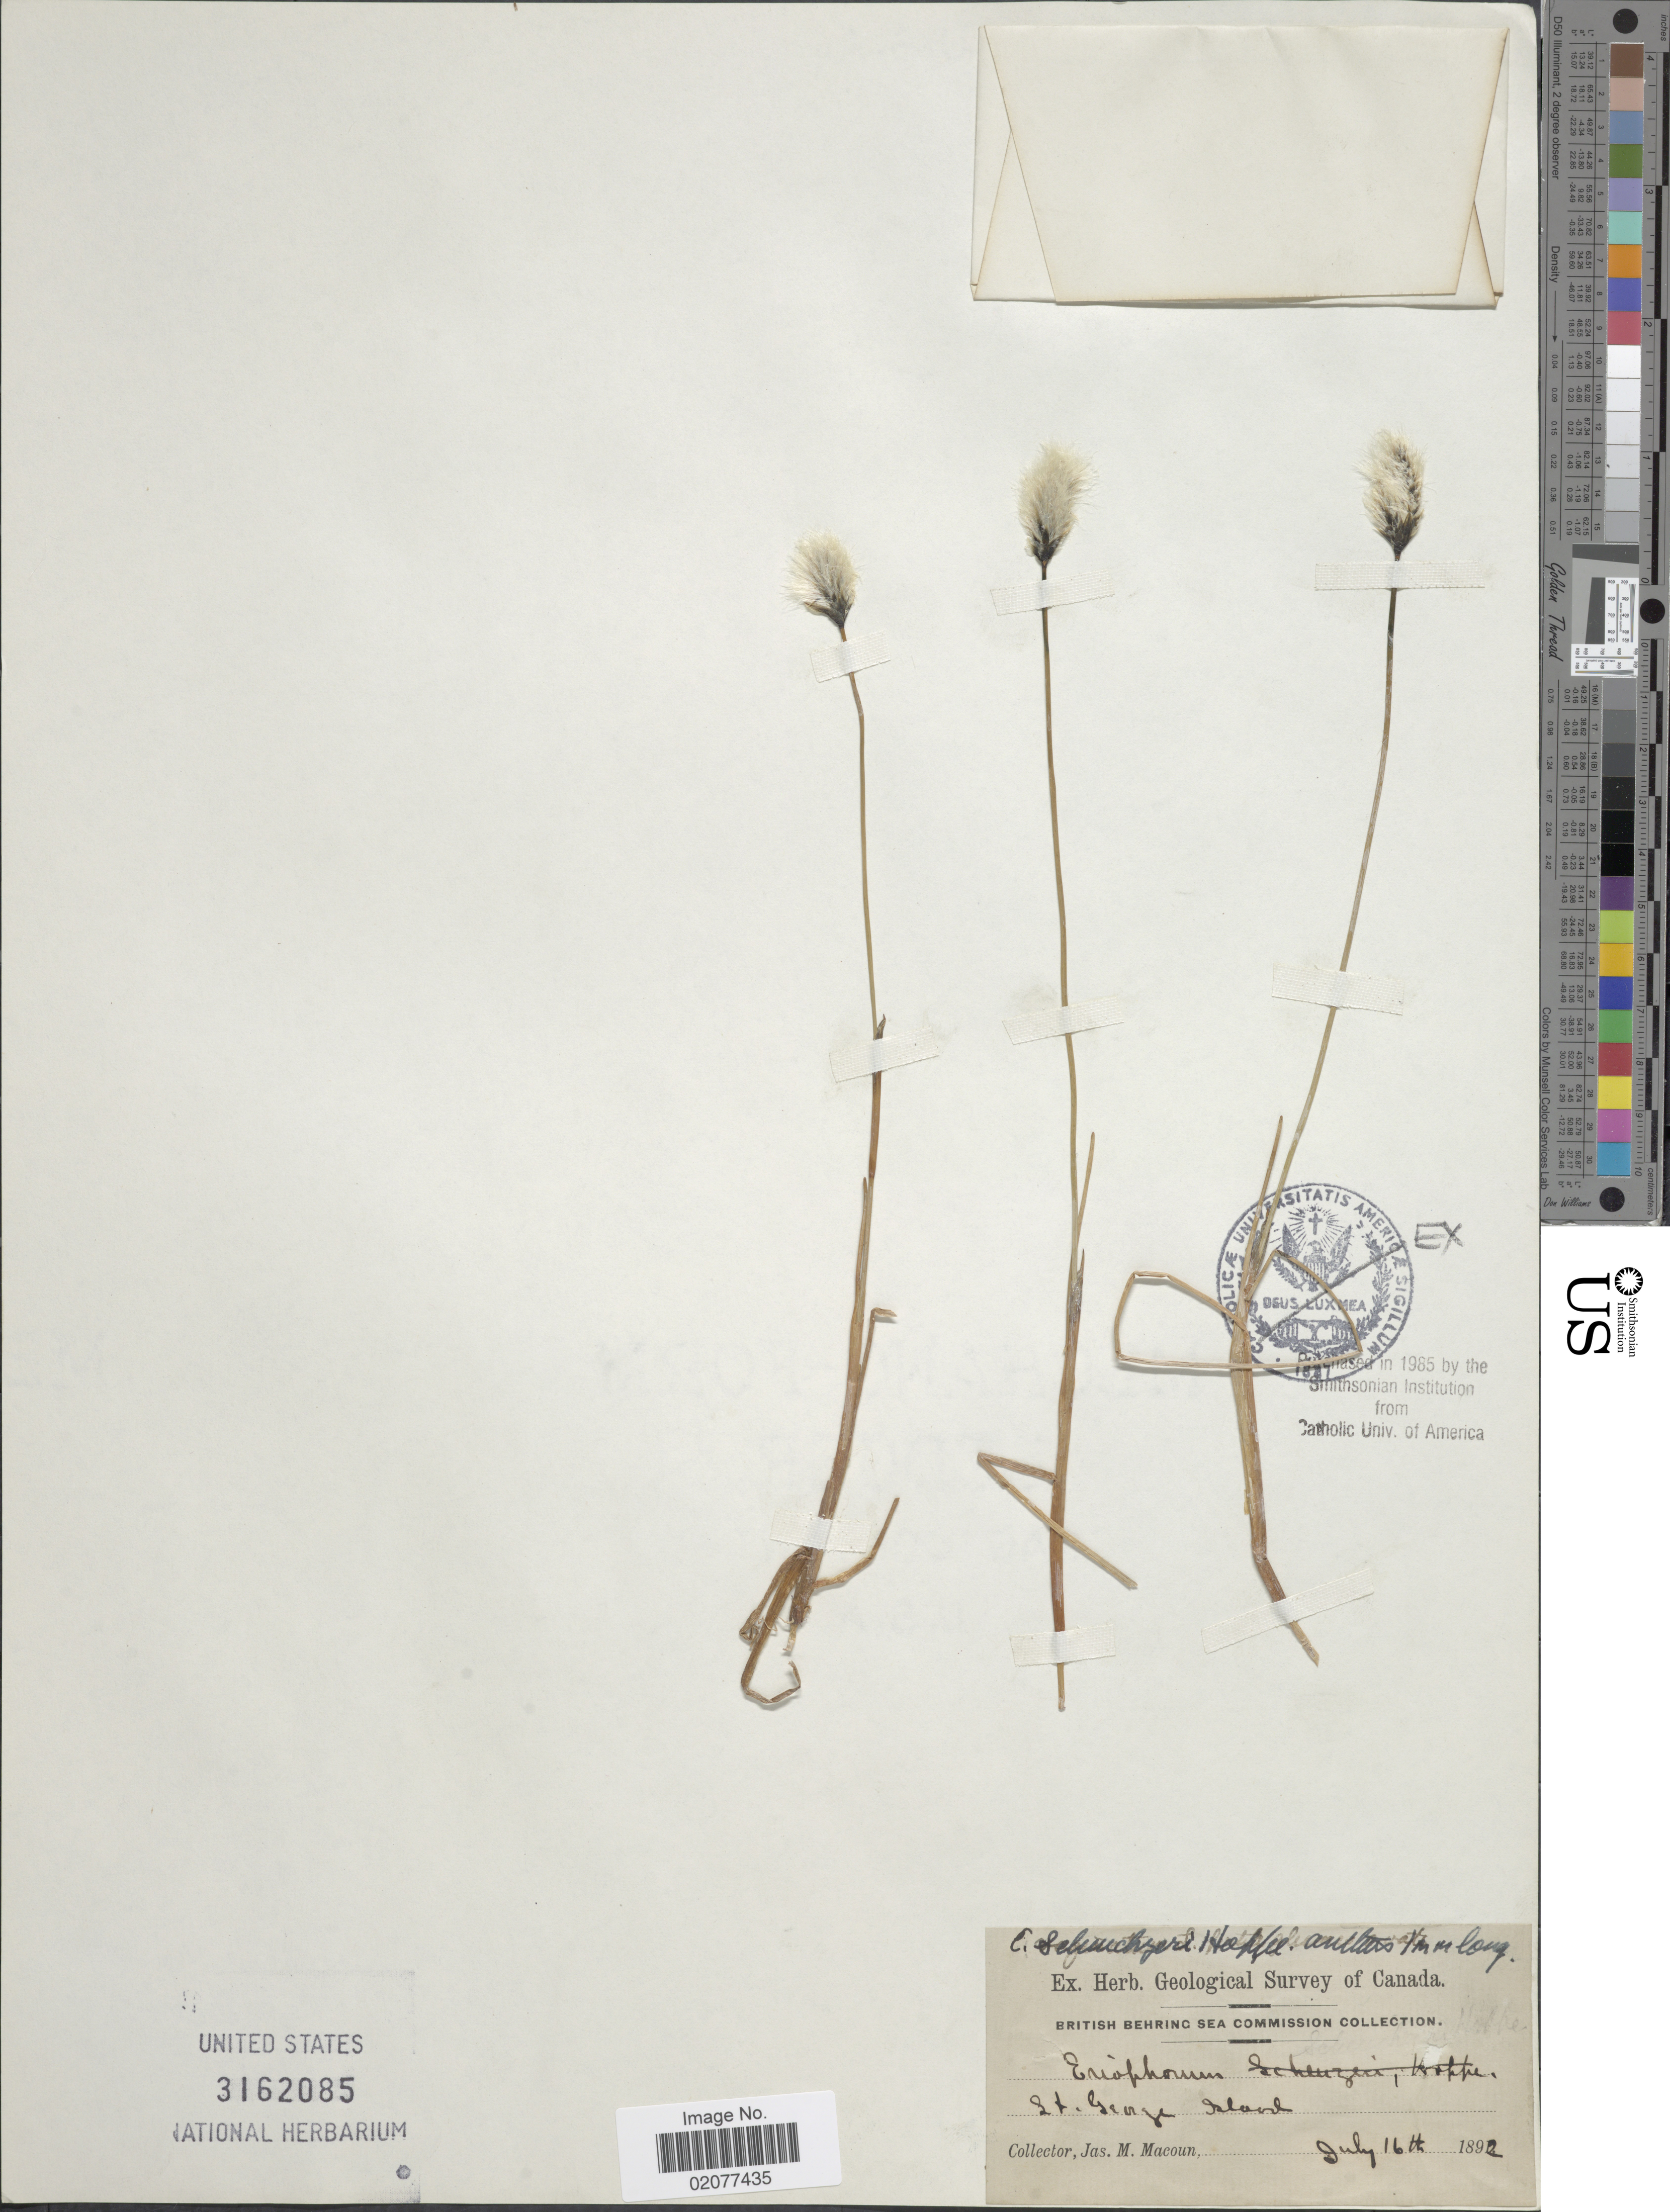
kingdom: Plantae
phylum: Tracheophyta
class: Liliopsida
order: Poales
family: Cyperaceae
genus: Eriophorum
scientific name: Eriophorum scheuchzeri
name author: Hoppe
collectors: J. M. Macoun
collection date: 1892-07-16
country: United States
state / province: Alaska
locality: St. George Island.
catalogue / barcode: US 3162085